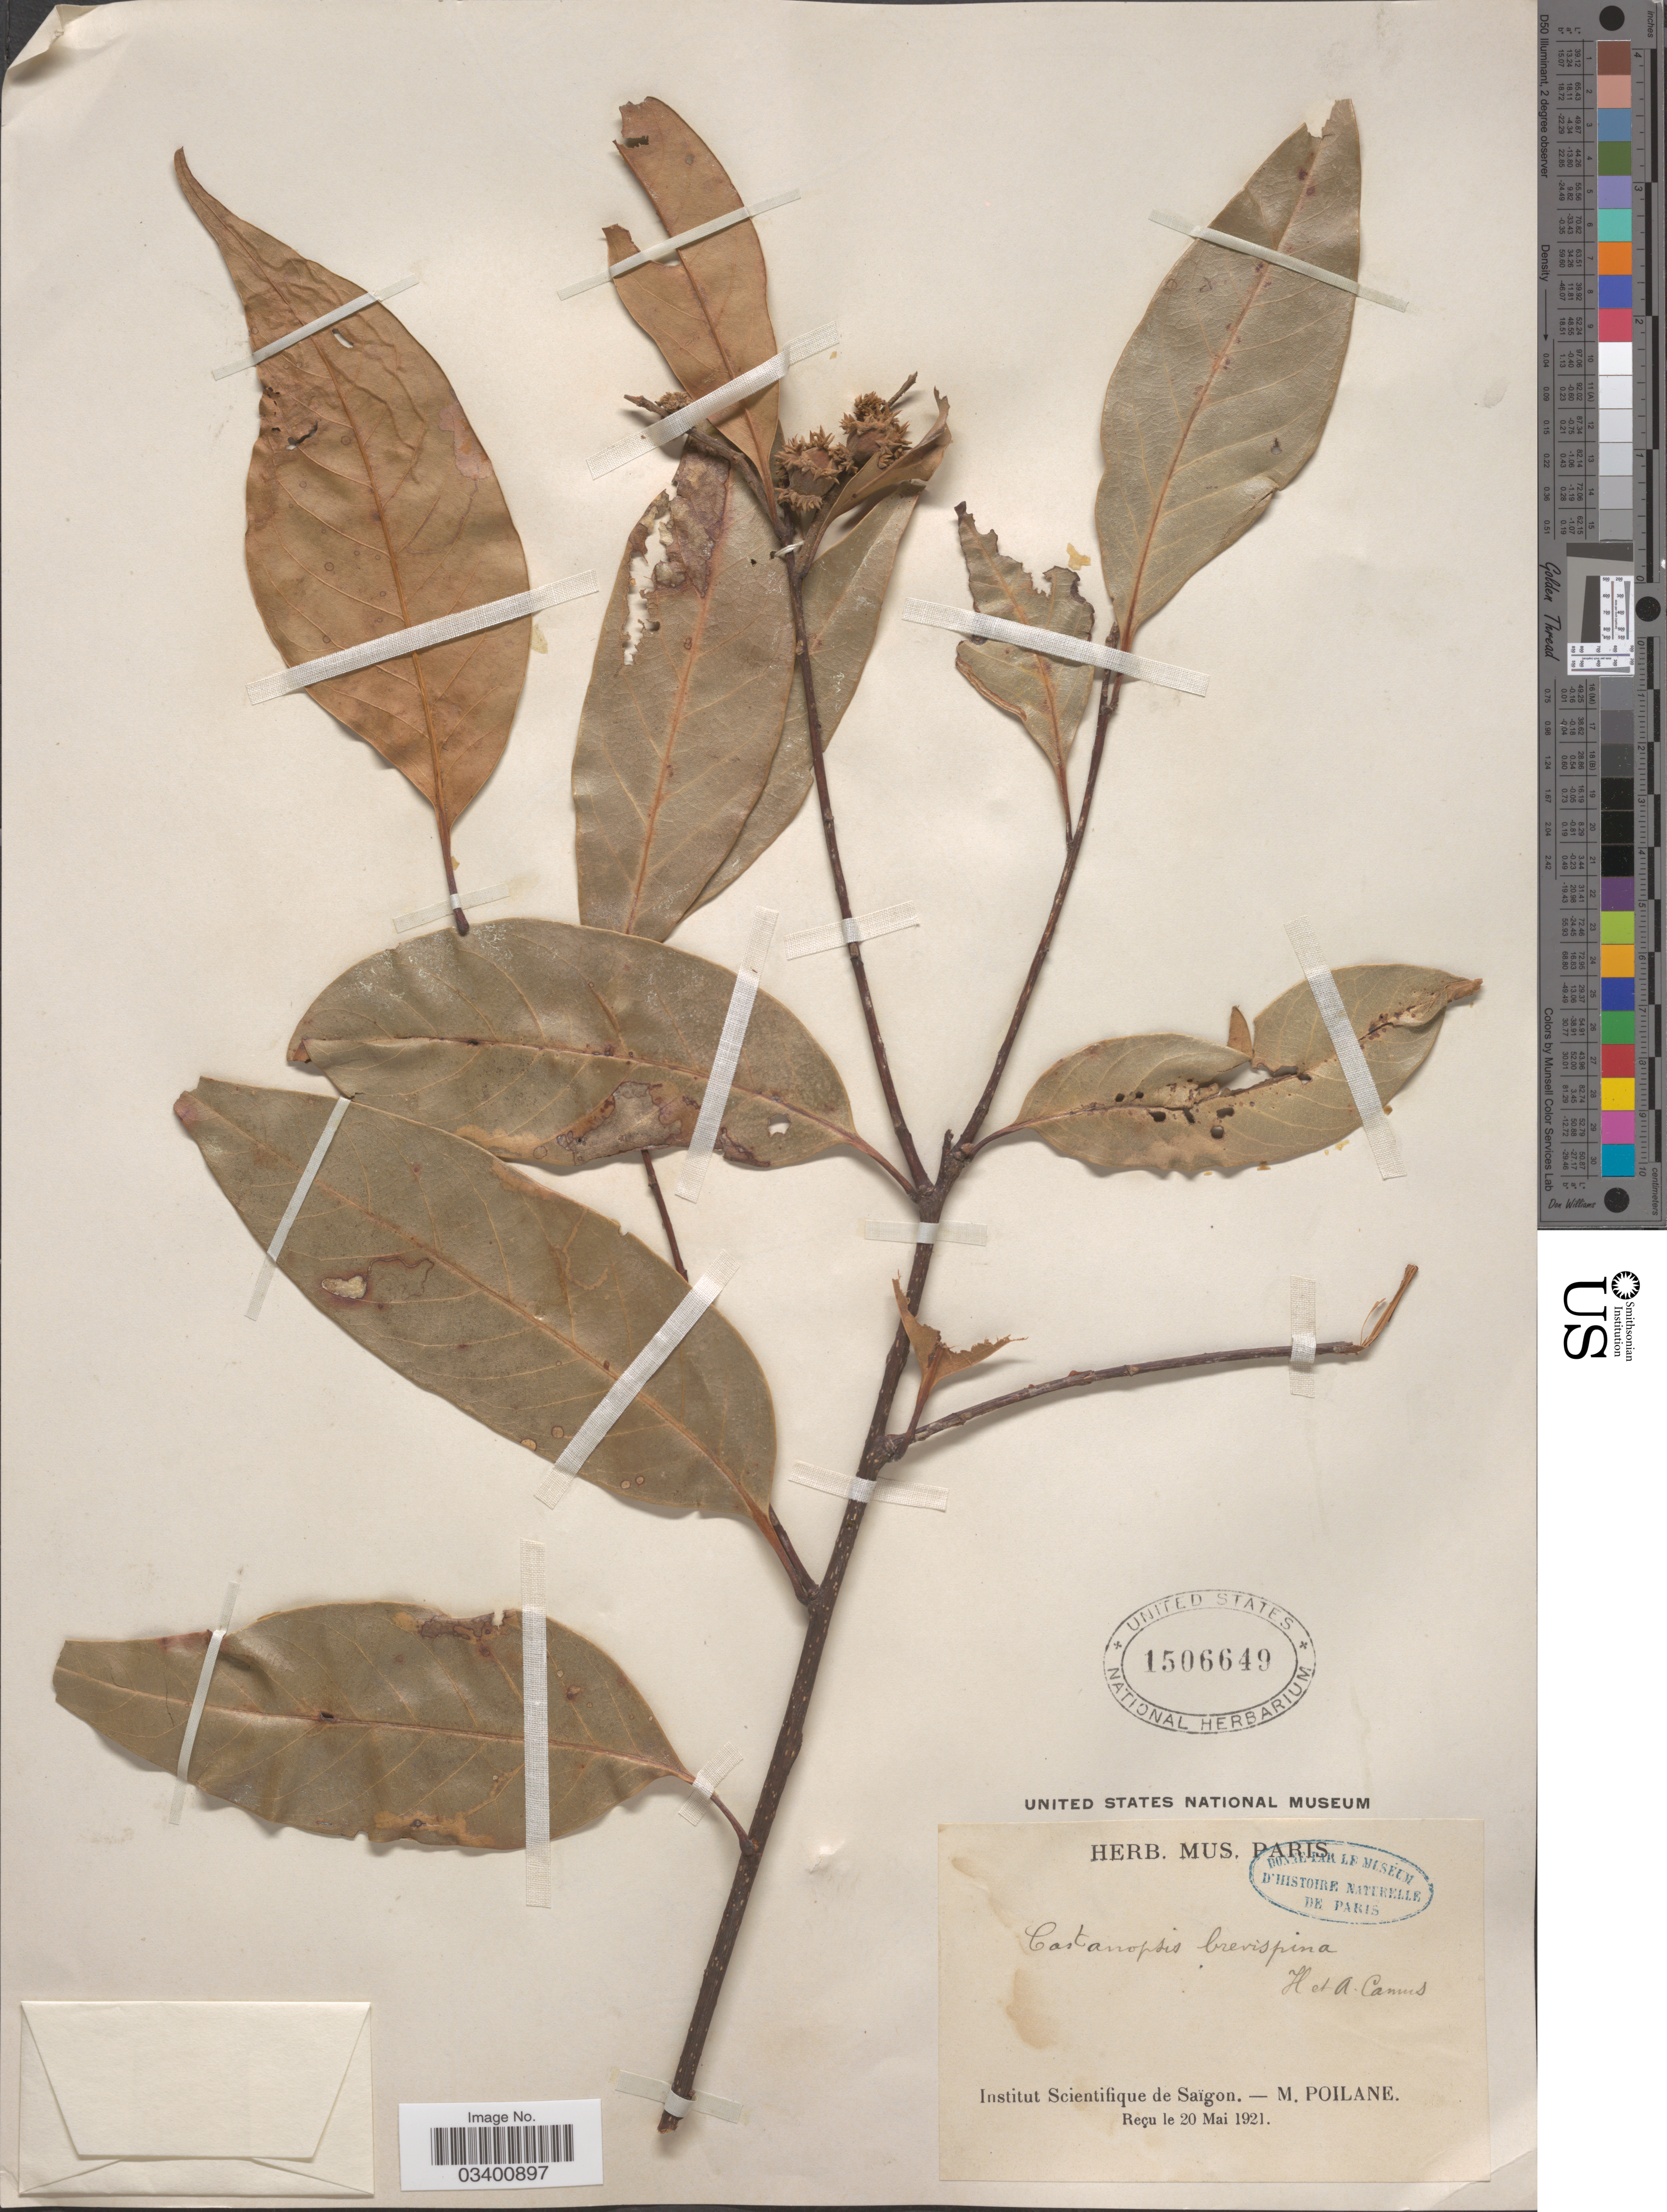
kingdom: Plantae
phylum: Tracheophyta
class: Magnoliopsida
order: Fagales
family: Fagaceae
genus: Castanopsis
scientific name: Castanopsis brevispina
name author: Hayata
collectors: M. Poilane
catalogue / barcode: US 1506649